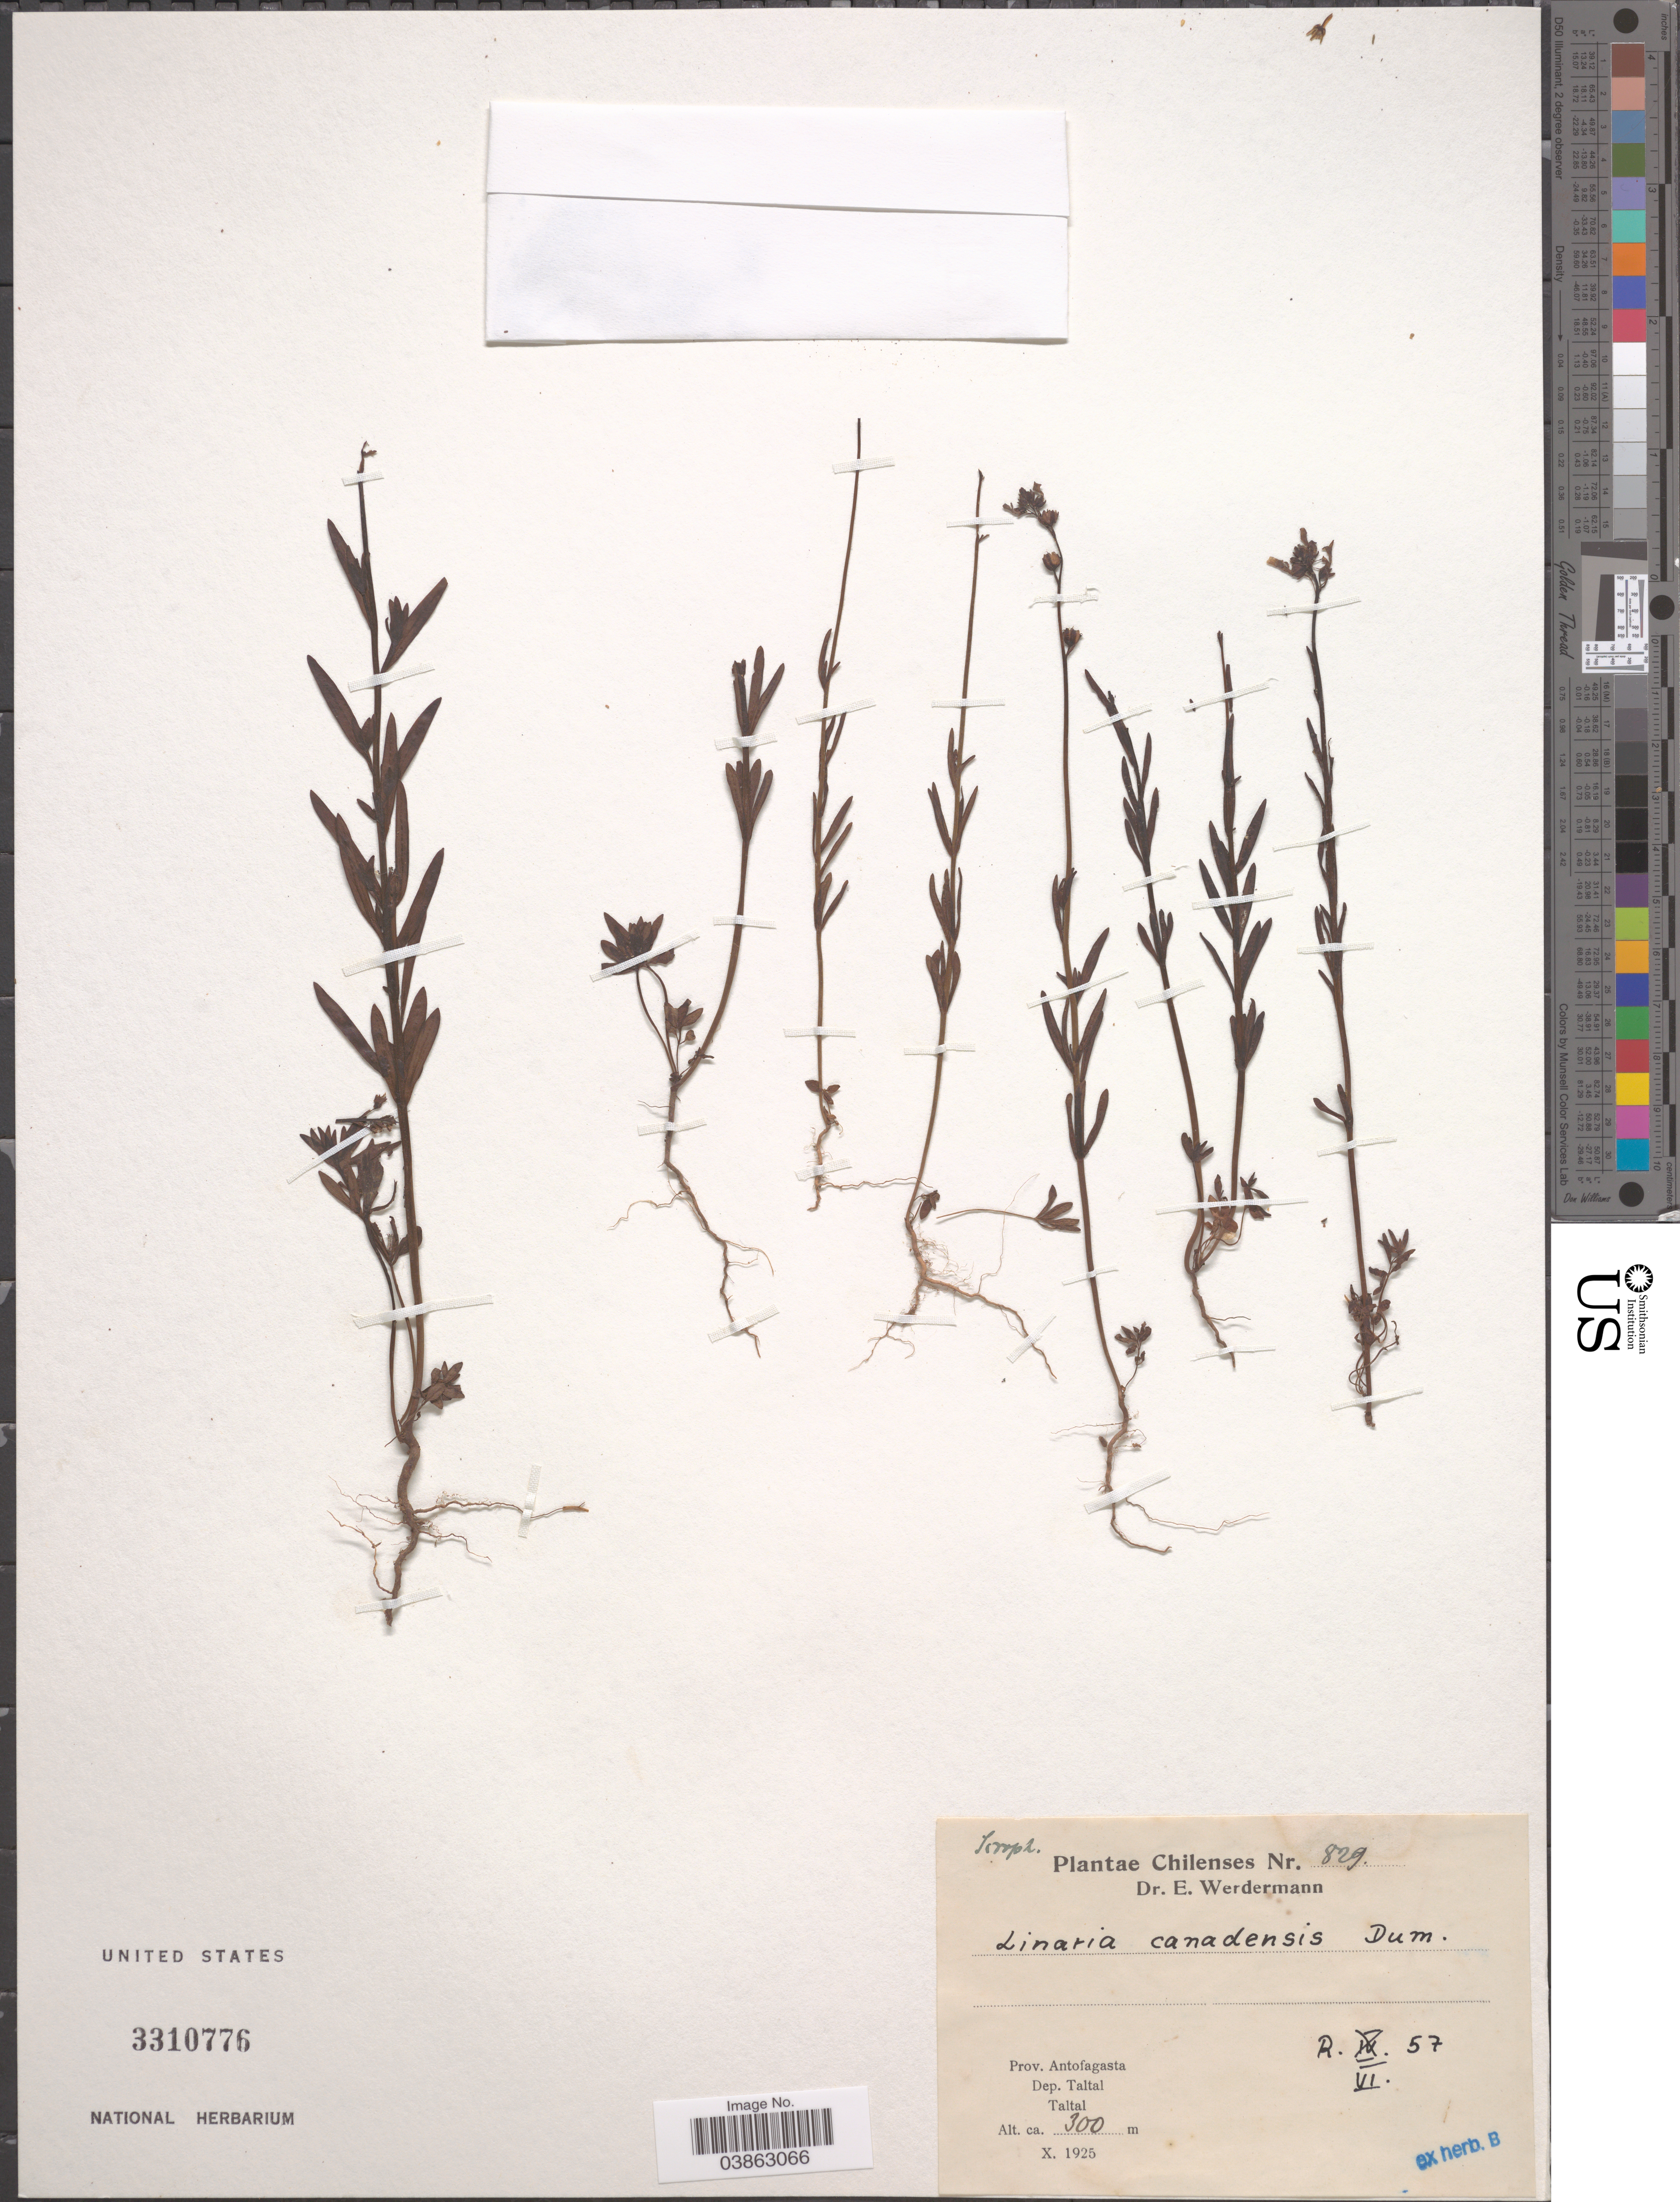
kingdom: Plantae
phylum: Tracheophyta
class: Magnoliopsida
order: Lamiales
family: Plantaginaceae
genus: Linaria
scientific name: Linaria canadensis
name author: (L.) Dum. Cours.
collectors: E. Werdermann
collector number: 829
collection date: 1925-10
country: Chile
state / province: Antofagasta (II)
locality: Prov. Antofagasta. Dep. Taltal. Taltal.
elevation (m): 300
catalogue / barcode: US 3310776